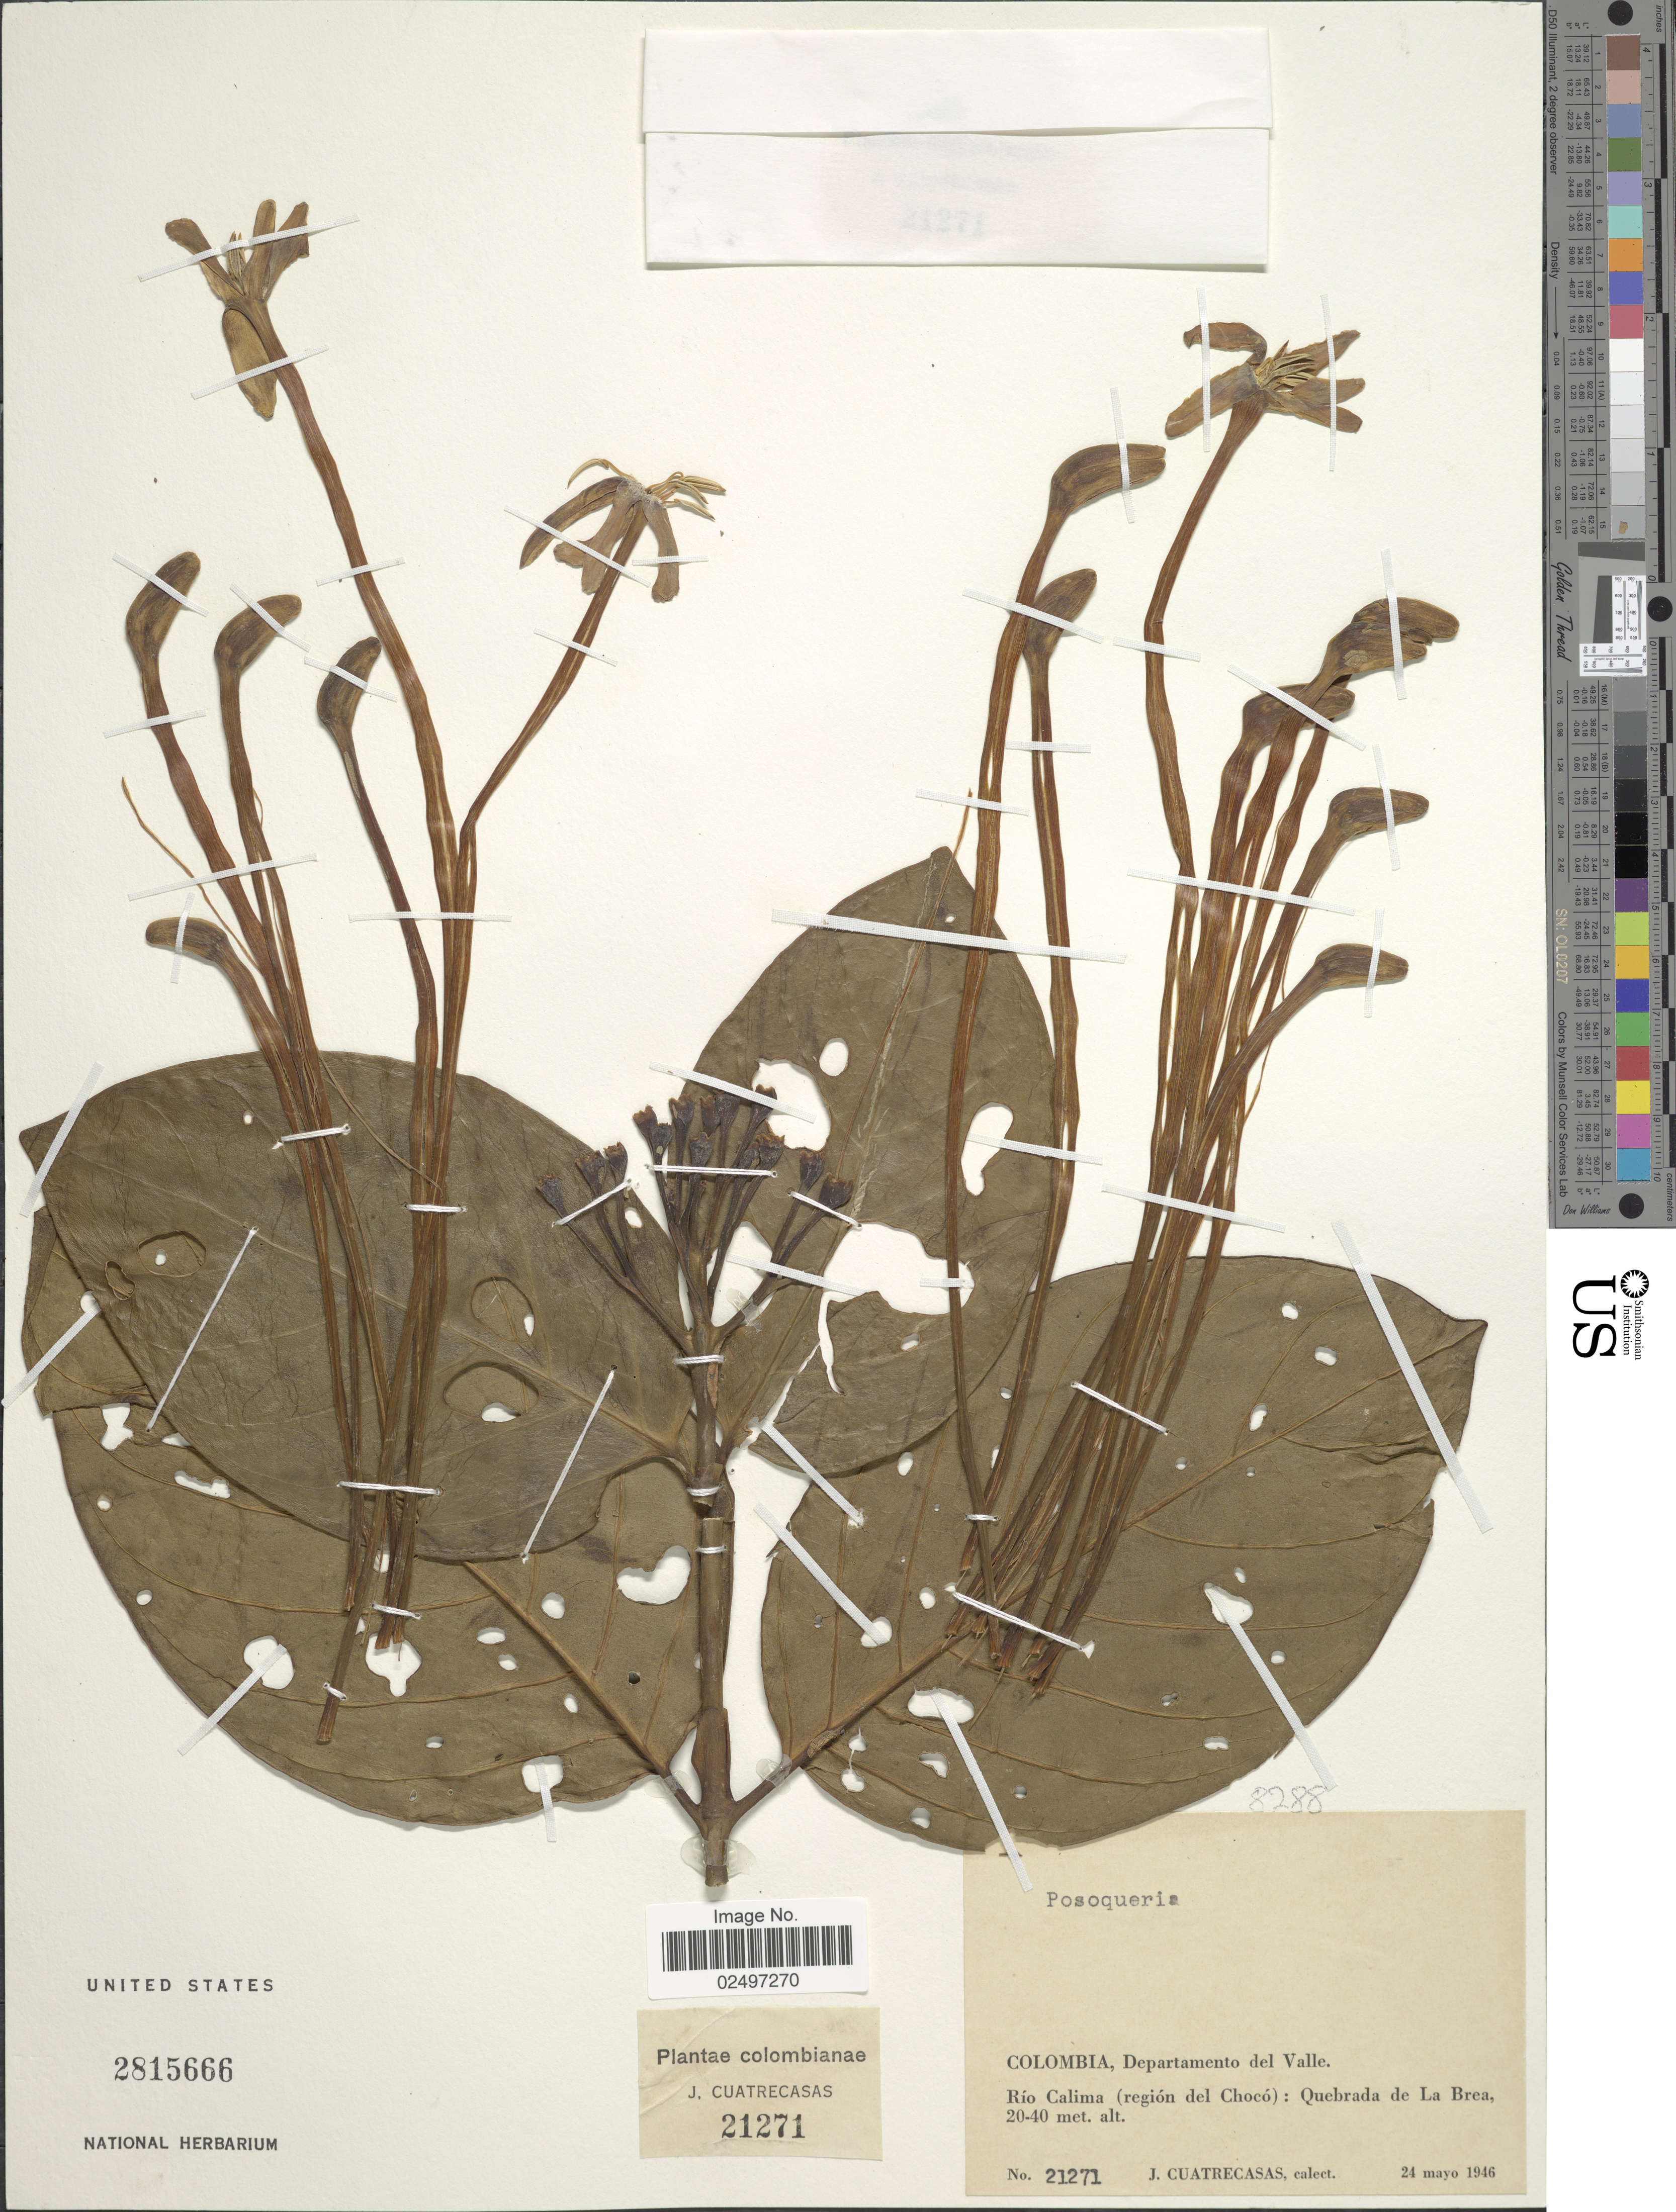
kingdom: Plantae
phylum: Tracheophyta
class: Magnoliopsida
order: Gentianales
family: Rubiaceae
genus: Posoqueria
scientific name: Posoqueria sp.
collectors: J. Cuatrecasas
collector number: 21271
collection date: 1946-05-24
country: Colombia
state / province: Valle del Cauca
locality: Colombia, Departamento del Valle, Rio Calima (Region del Choco): Quebrada de La Brea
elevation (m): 20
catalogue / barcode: US 2815666